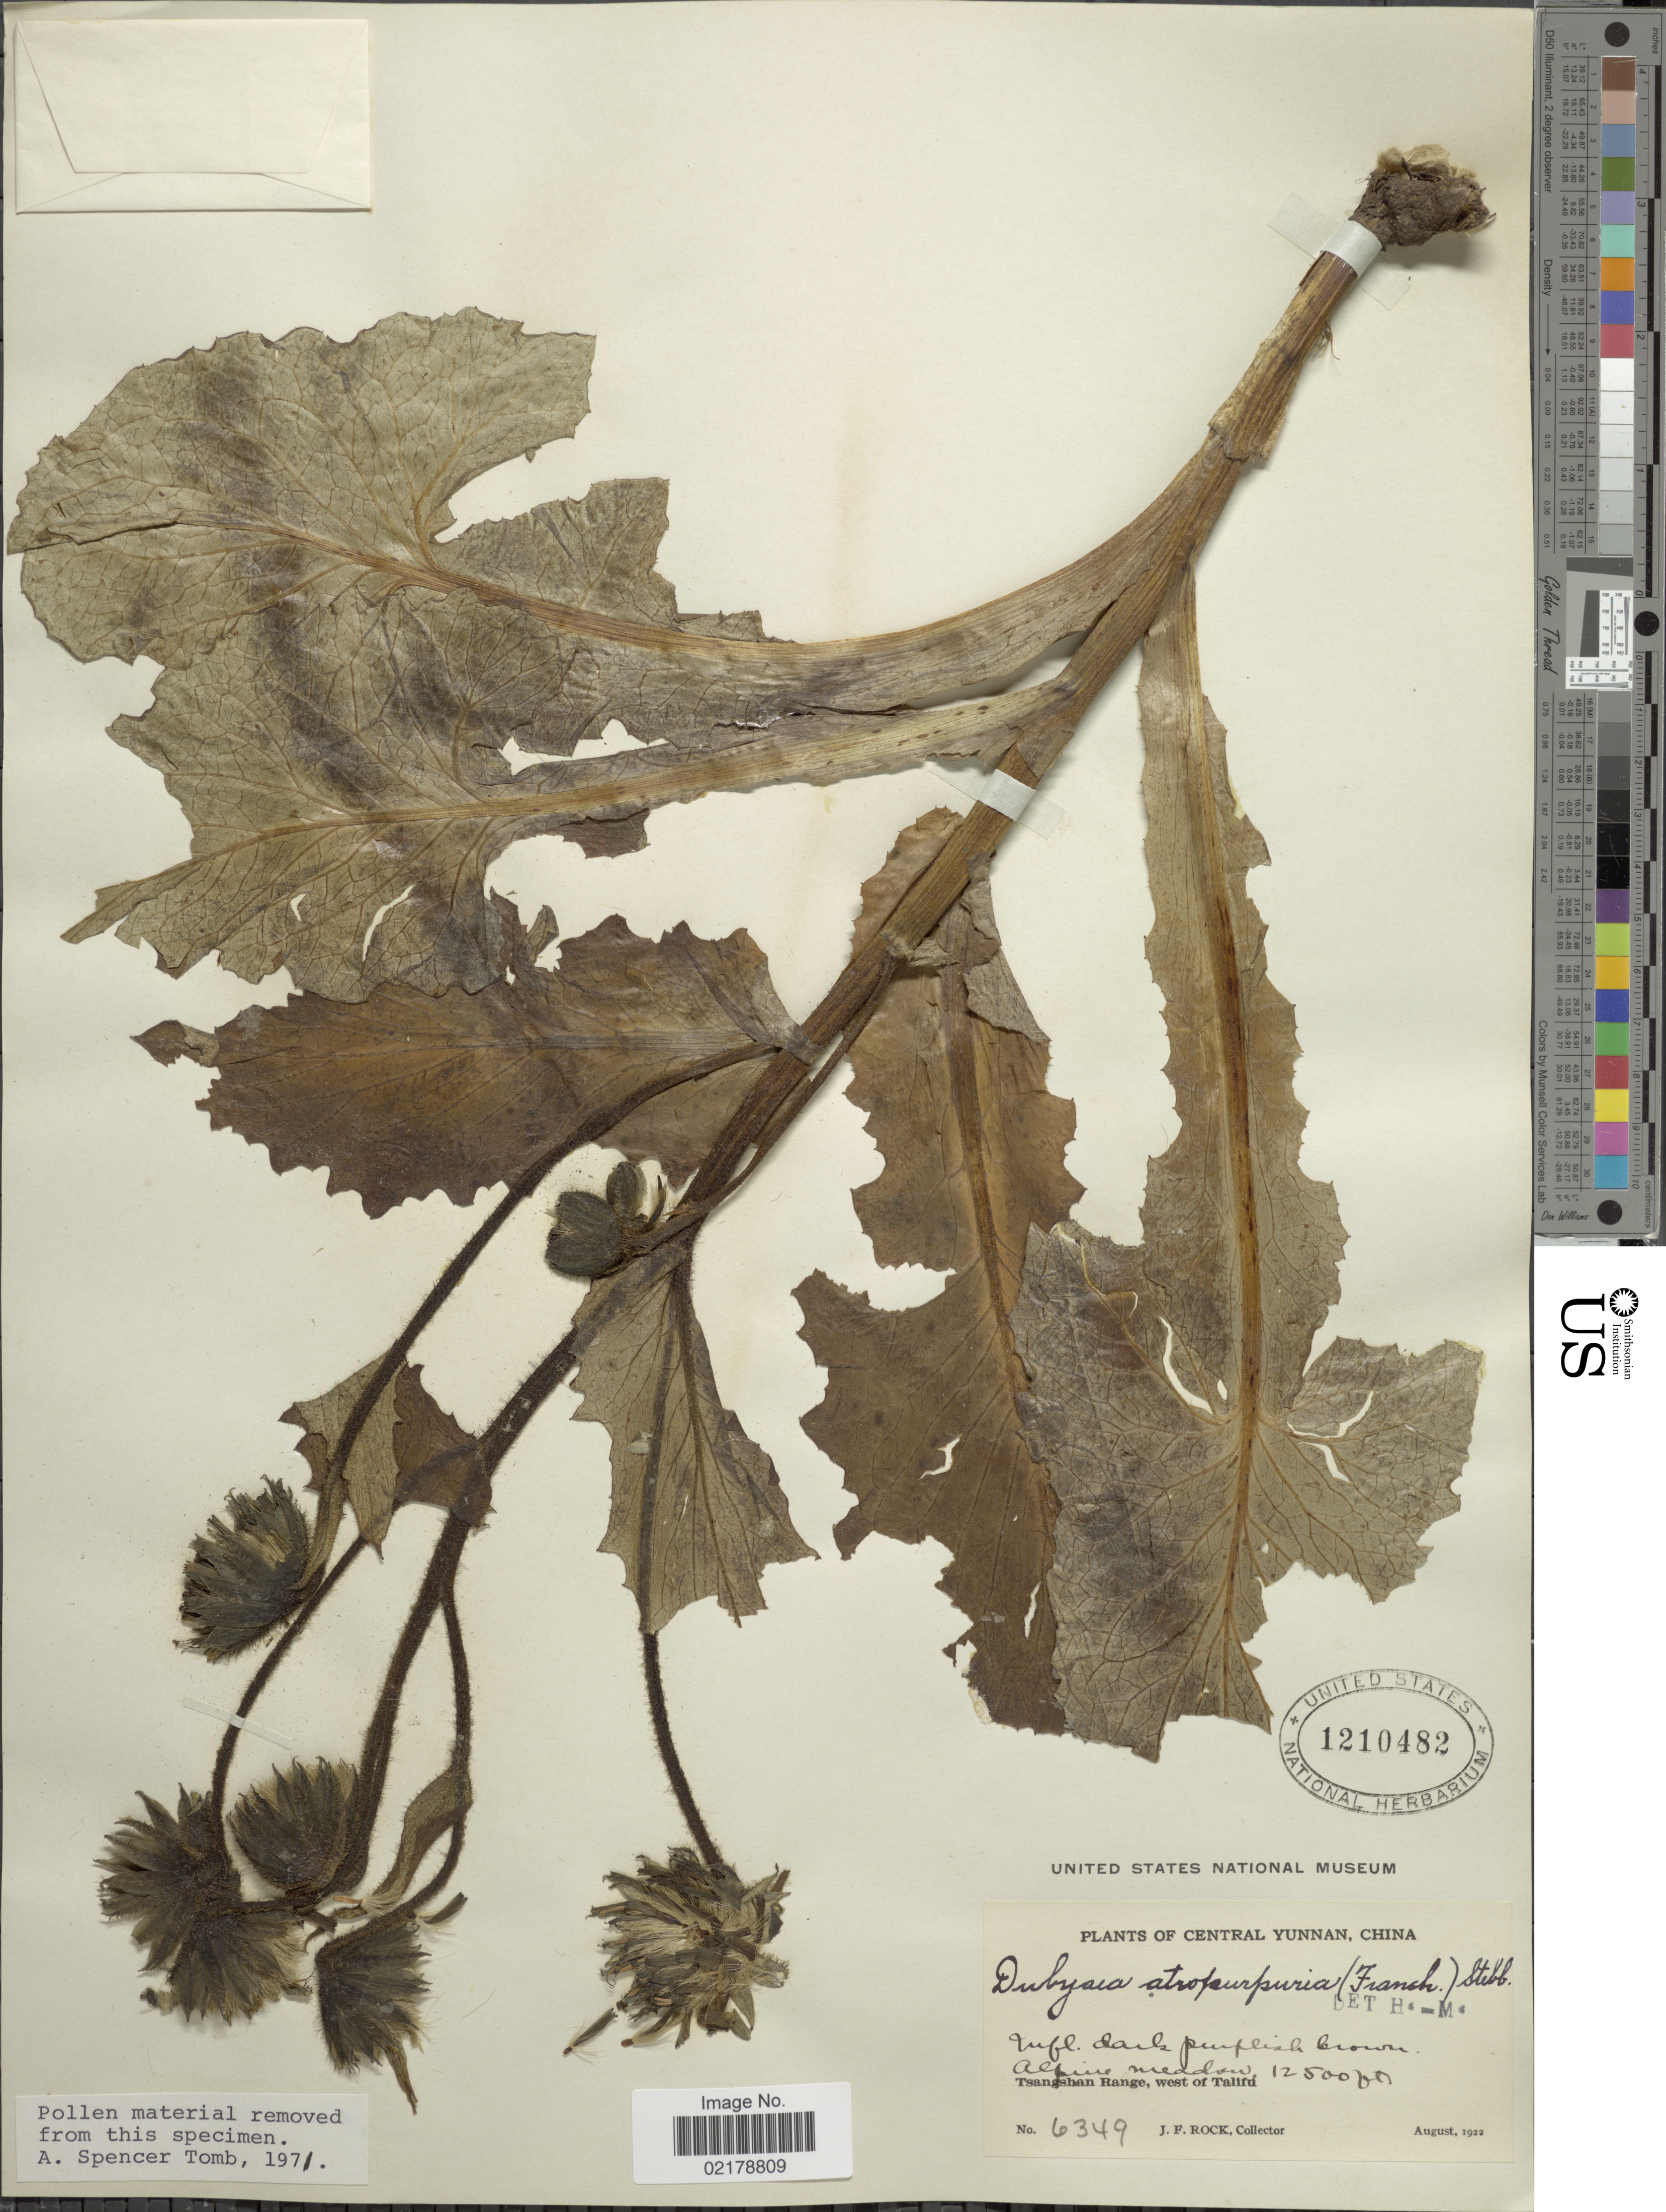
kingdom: Plantae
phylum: Tracheophyta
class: Magnoliopsida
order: Asterales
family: Asteraceae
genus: Dubyaea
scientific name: Dubyaea atropurpurea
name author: (Franch.) Stebbins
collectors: J. Rock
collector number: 6349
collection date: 1922-08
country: China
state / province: Yunnan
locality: Central Yunnan, China. Alpine meadow. Tsangshan Range, west of Talifu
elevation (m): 3810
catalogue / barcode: US 1210482